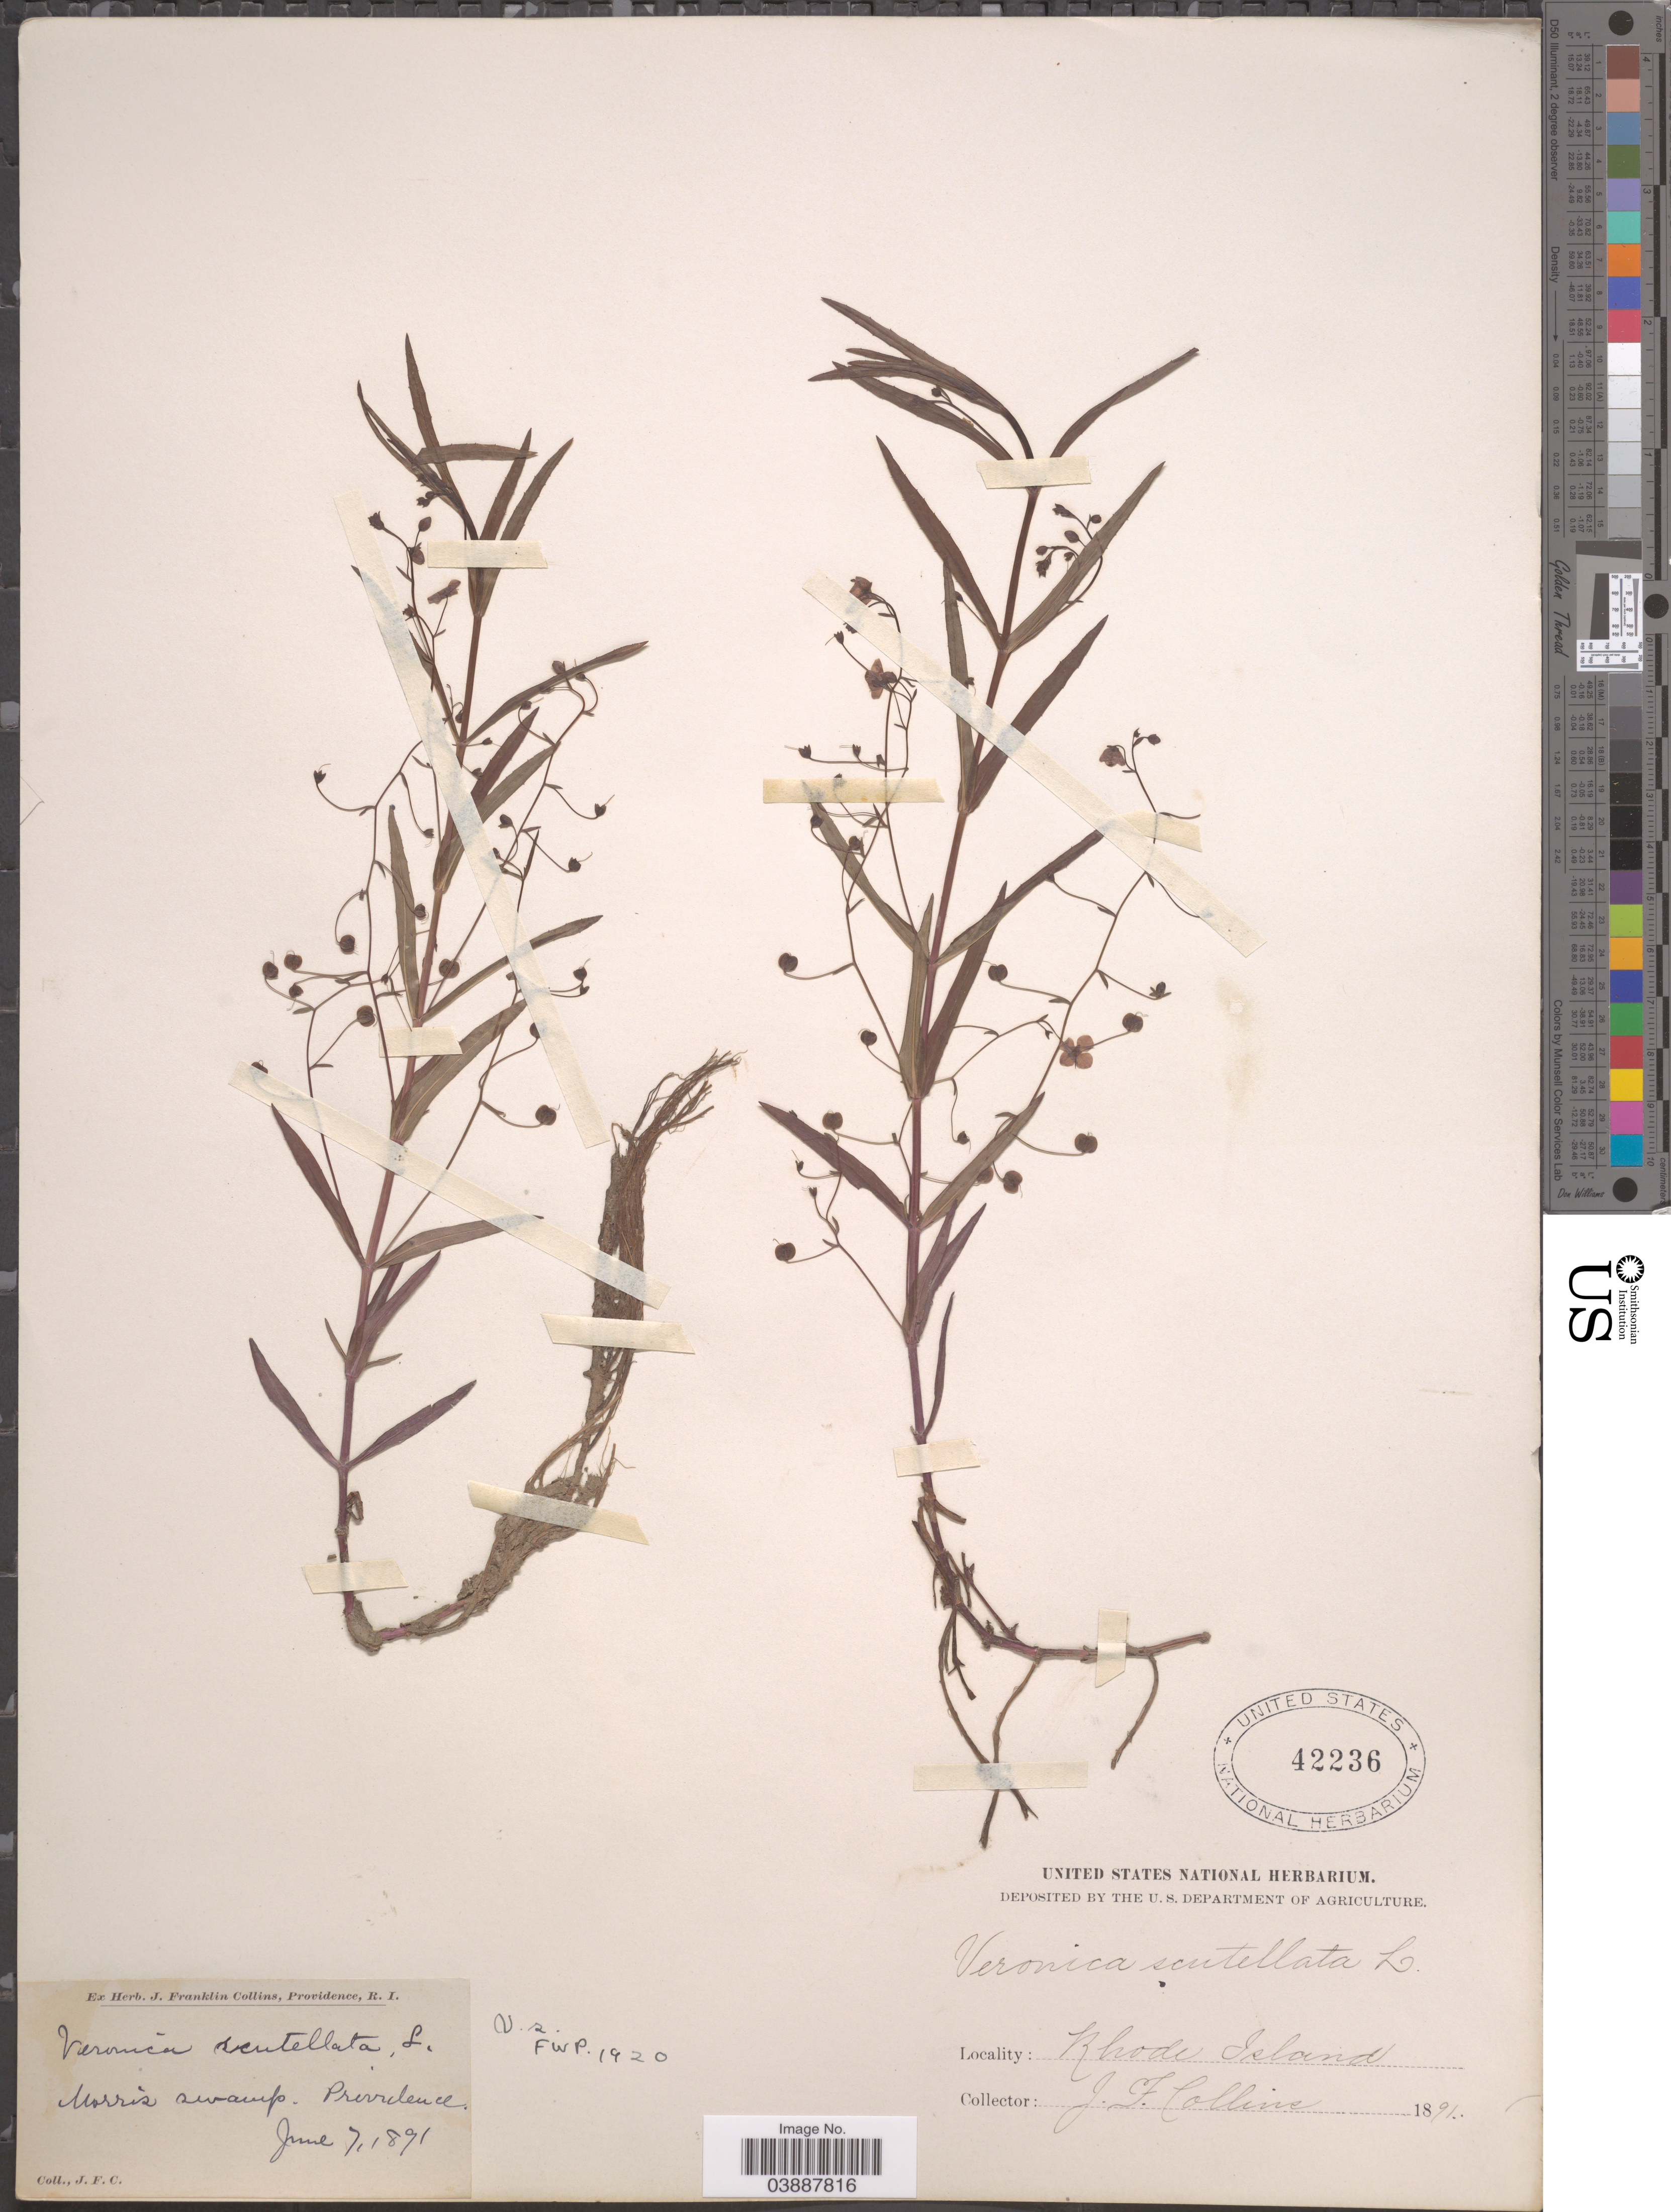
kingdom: Plantae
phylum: Tracheophyta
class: Magnoliopsida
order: Lamiales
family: Plantaginaceae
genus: Veronica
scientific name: Veronica scutellata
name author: L.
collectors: J. Collins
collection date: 1891-06-07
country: United States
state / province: Rhode Island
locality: Morris swamp. Providence.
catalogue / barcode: US 42236